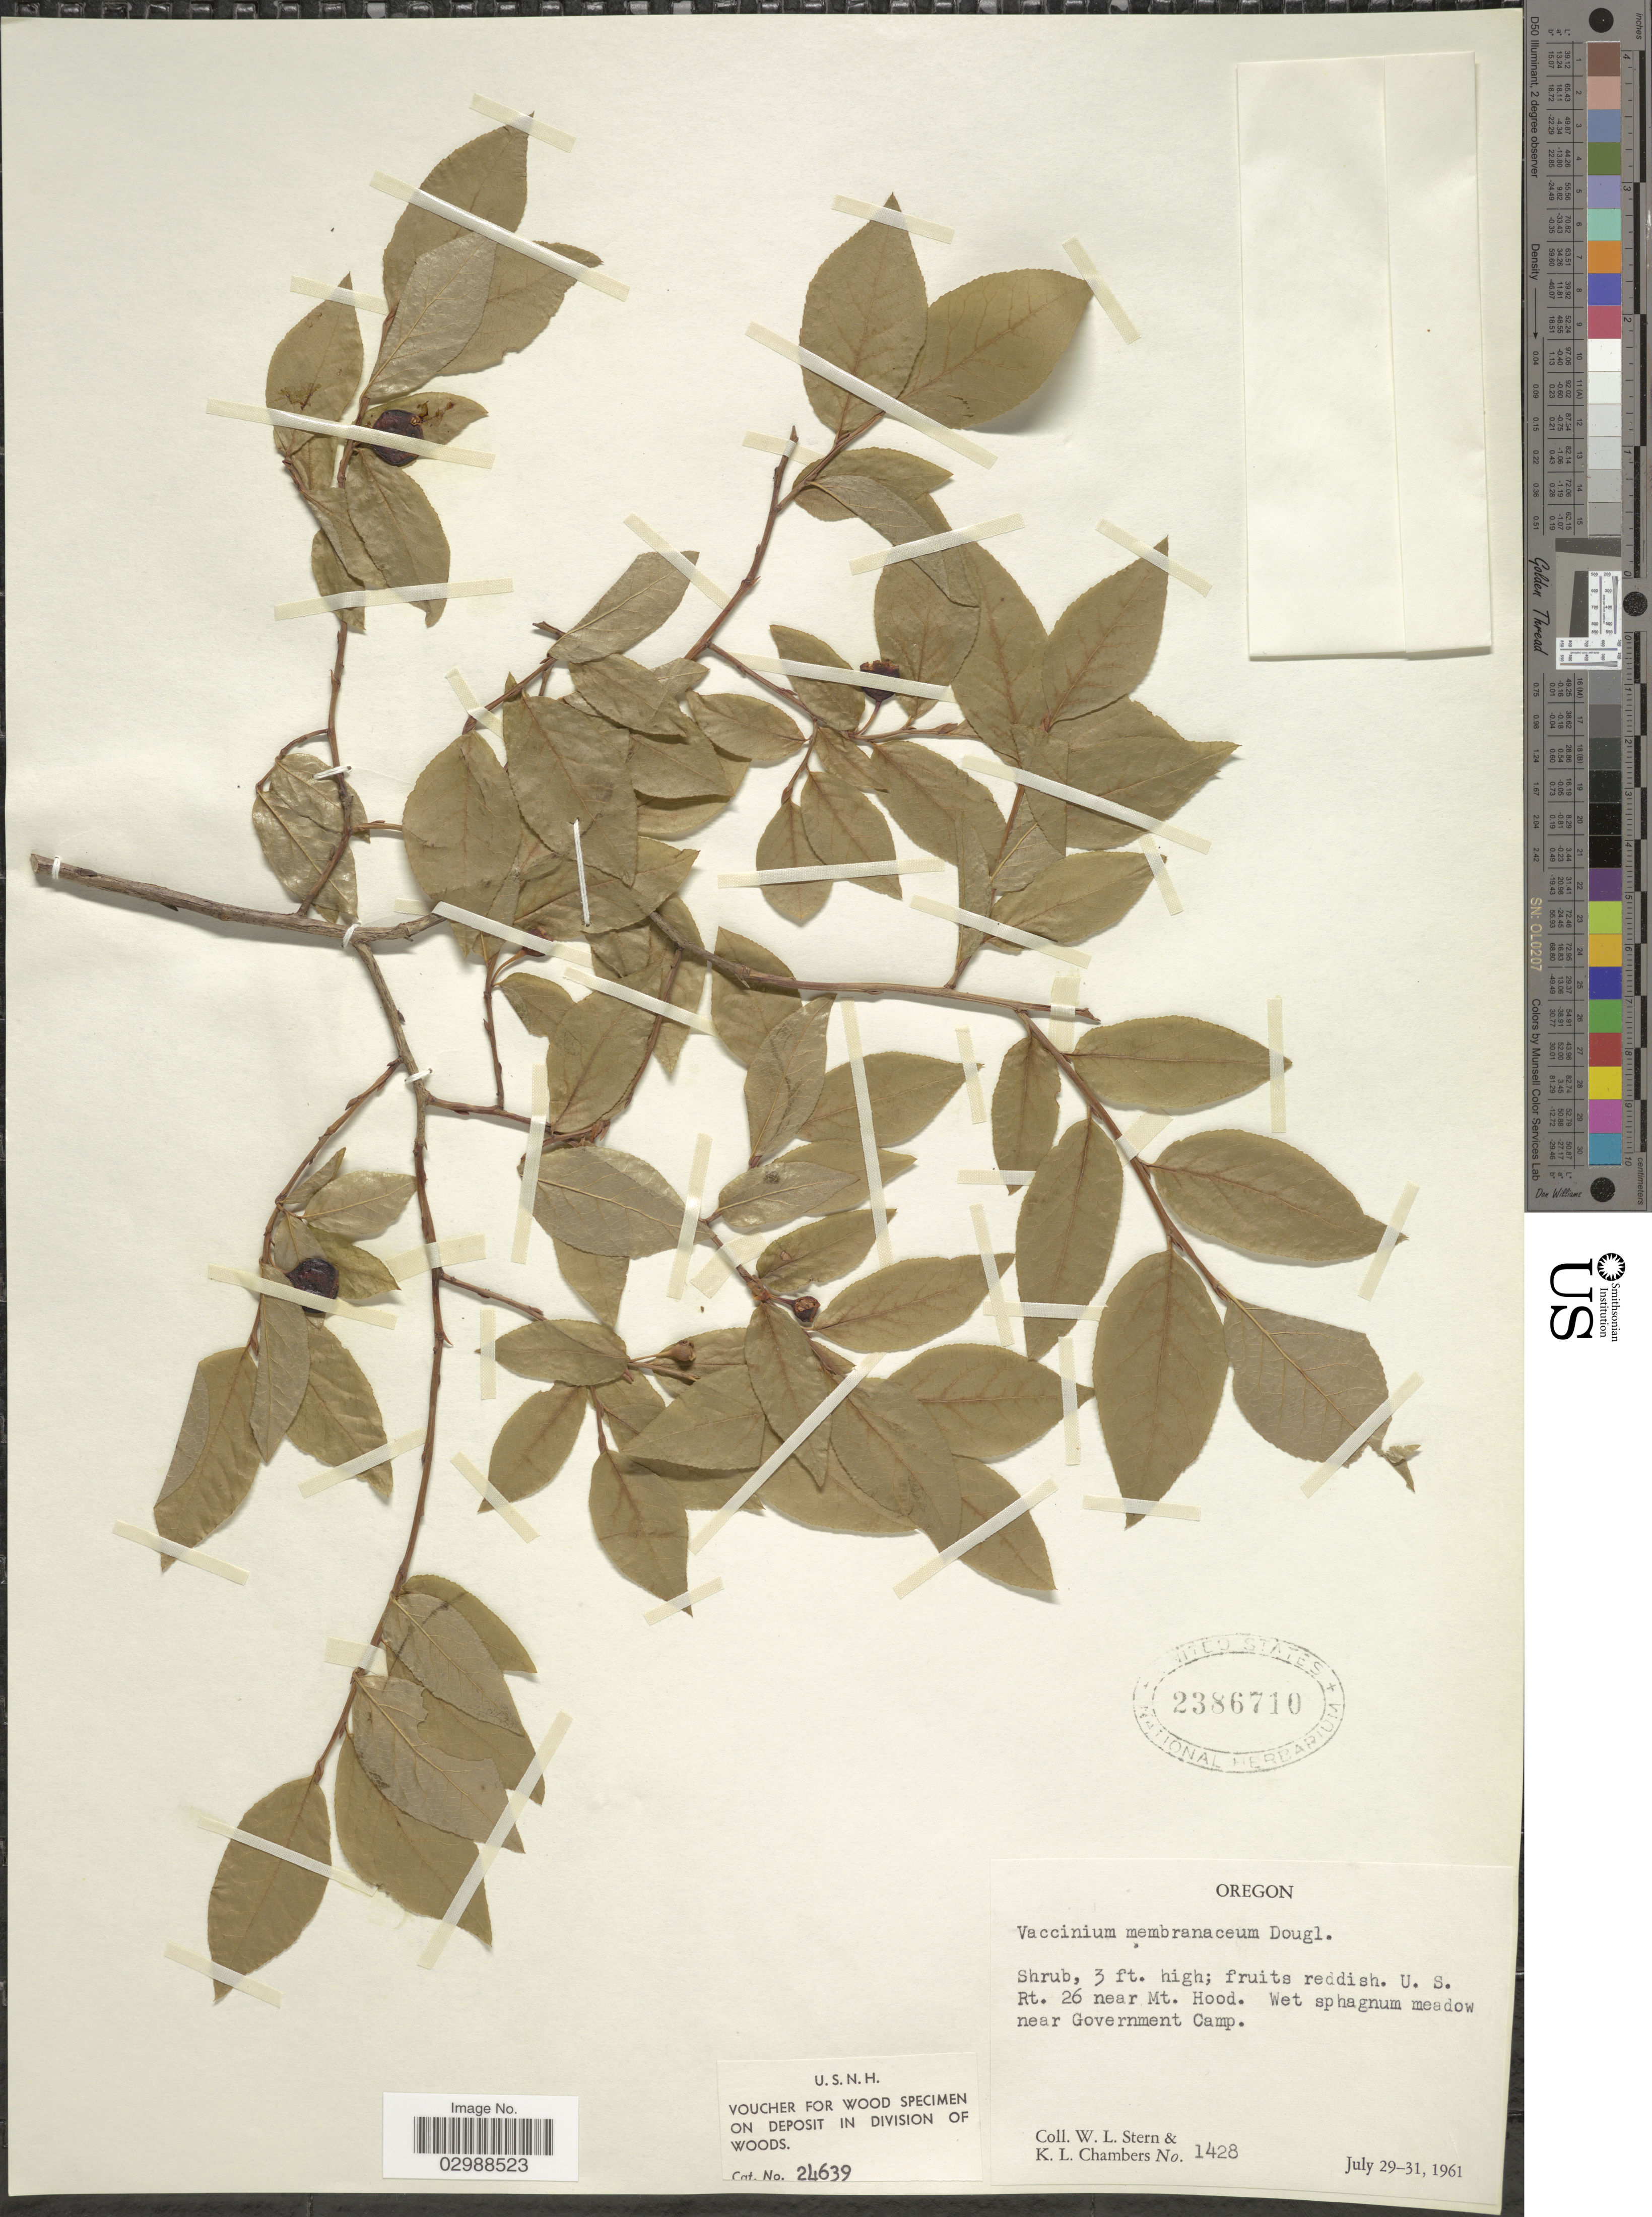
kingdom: Plantae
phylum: Tracheophyta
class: Magnoliopsida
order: Ericales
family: Ericaceae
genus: Vaccinium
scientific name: Vaccinium membranaceum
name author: Douglas ex Torr.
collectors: W. L. Stern & K. Chambers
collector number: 1428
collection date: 1961-07-29/1961-07-31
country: United States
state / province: Oregon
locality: Rt. 26 near Mt. Hood, Wet sphagnum meadow near Government Camp.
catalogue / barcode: US 2386710